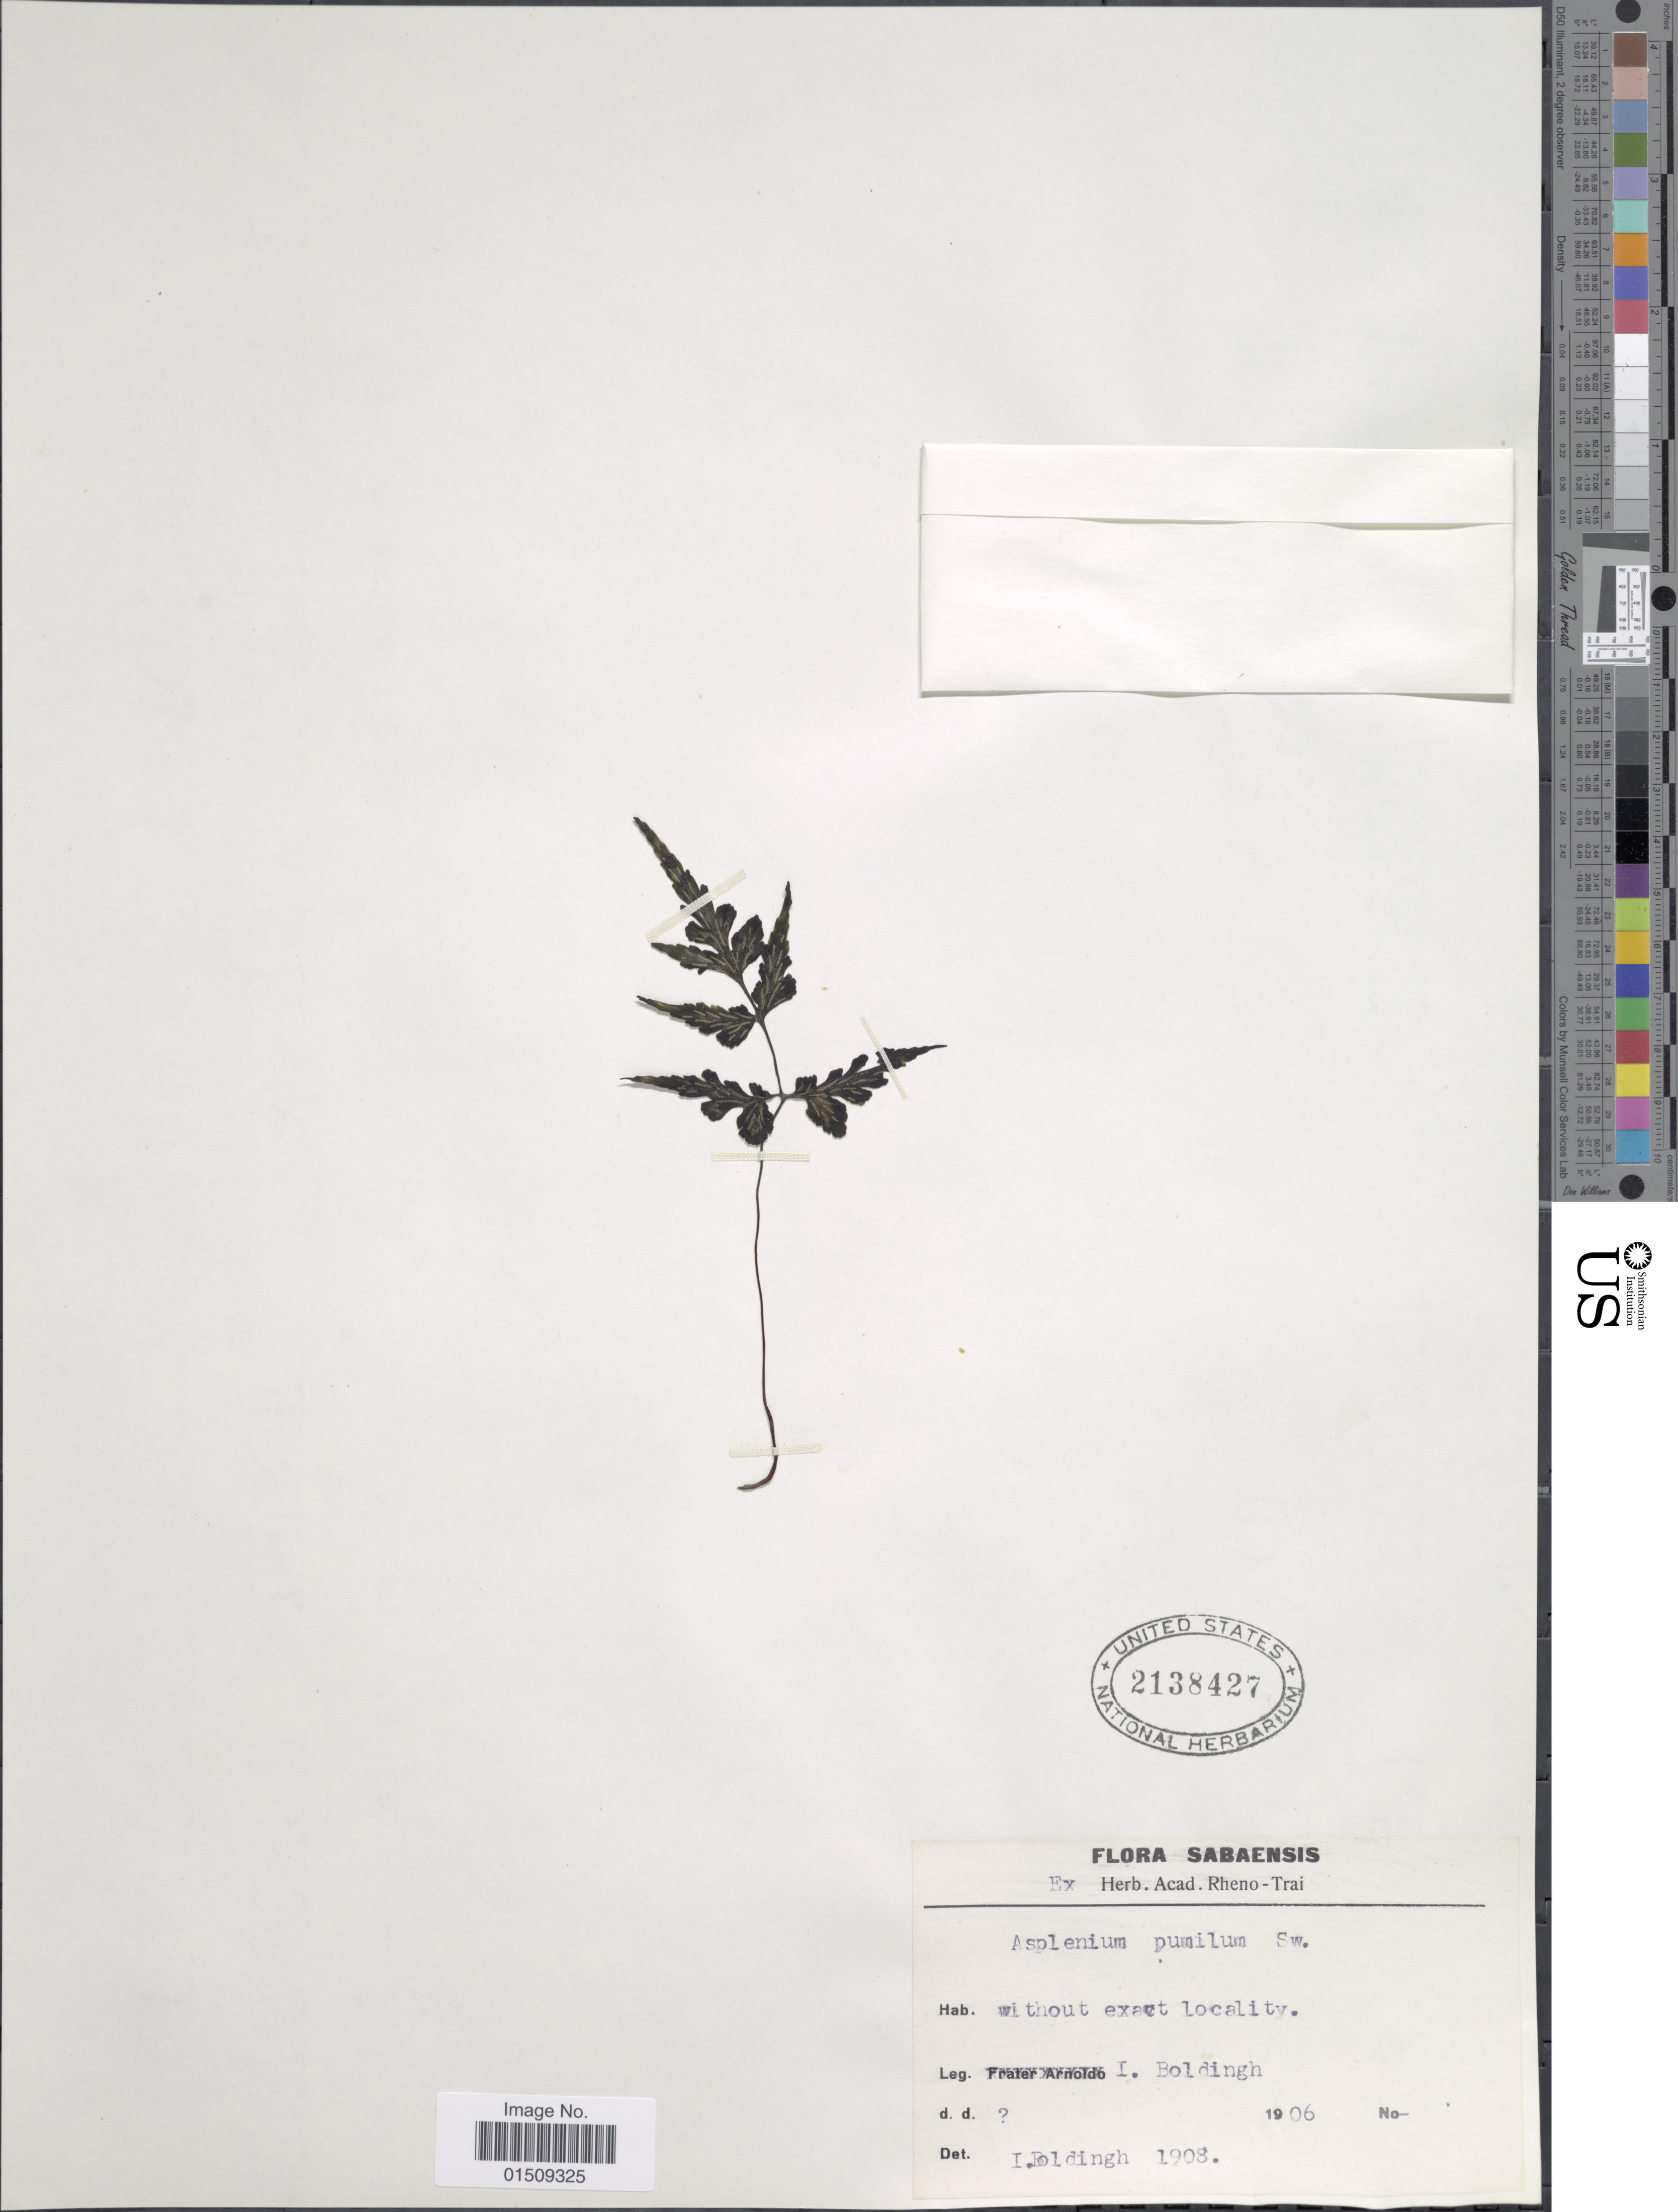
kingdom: Plantae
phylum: Tracheophyta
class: Polypodiopsida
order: Polypodiales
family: Aspleniaceae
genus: Asplenium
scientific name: Asplenium pumilum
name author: Sw.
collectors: I. Boldingh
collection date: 1906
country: Netherlands Antilles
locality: Sabaensis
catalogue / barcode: US 2138427